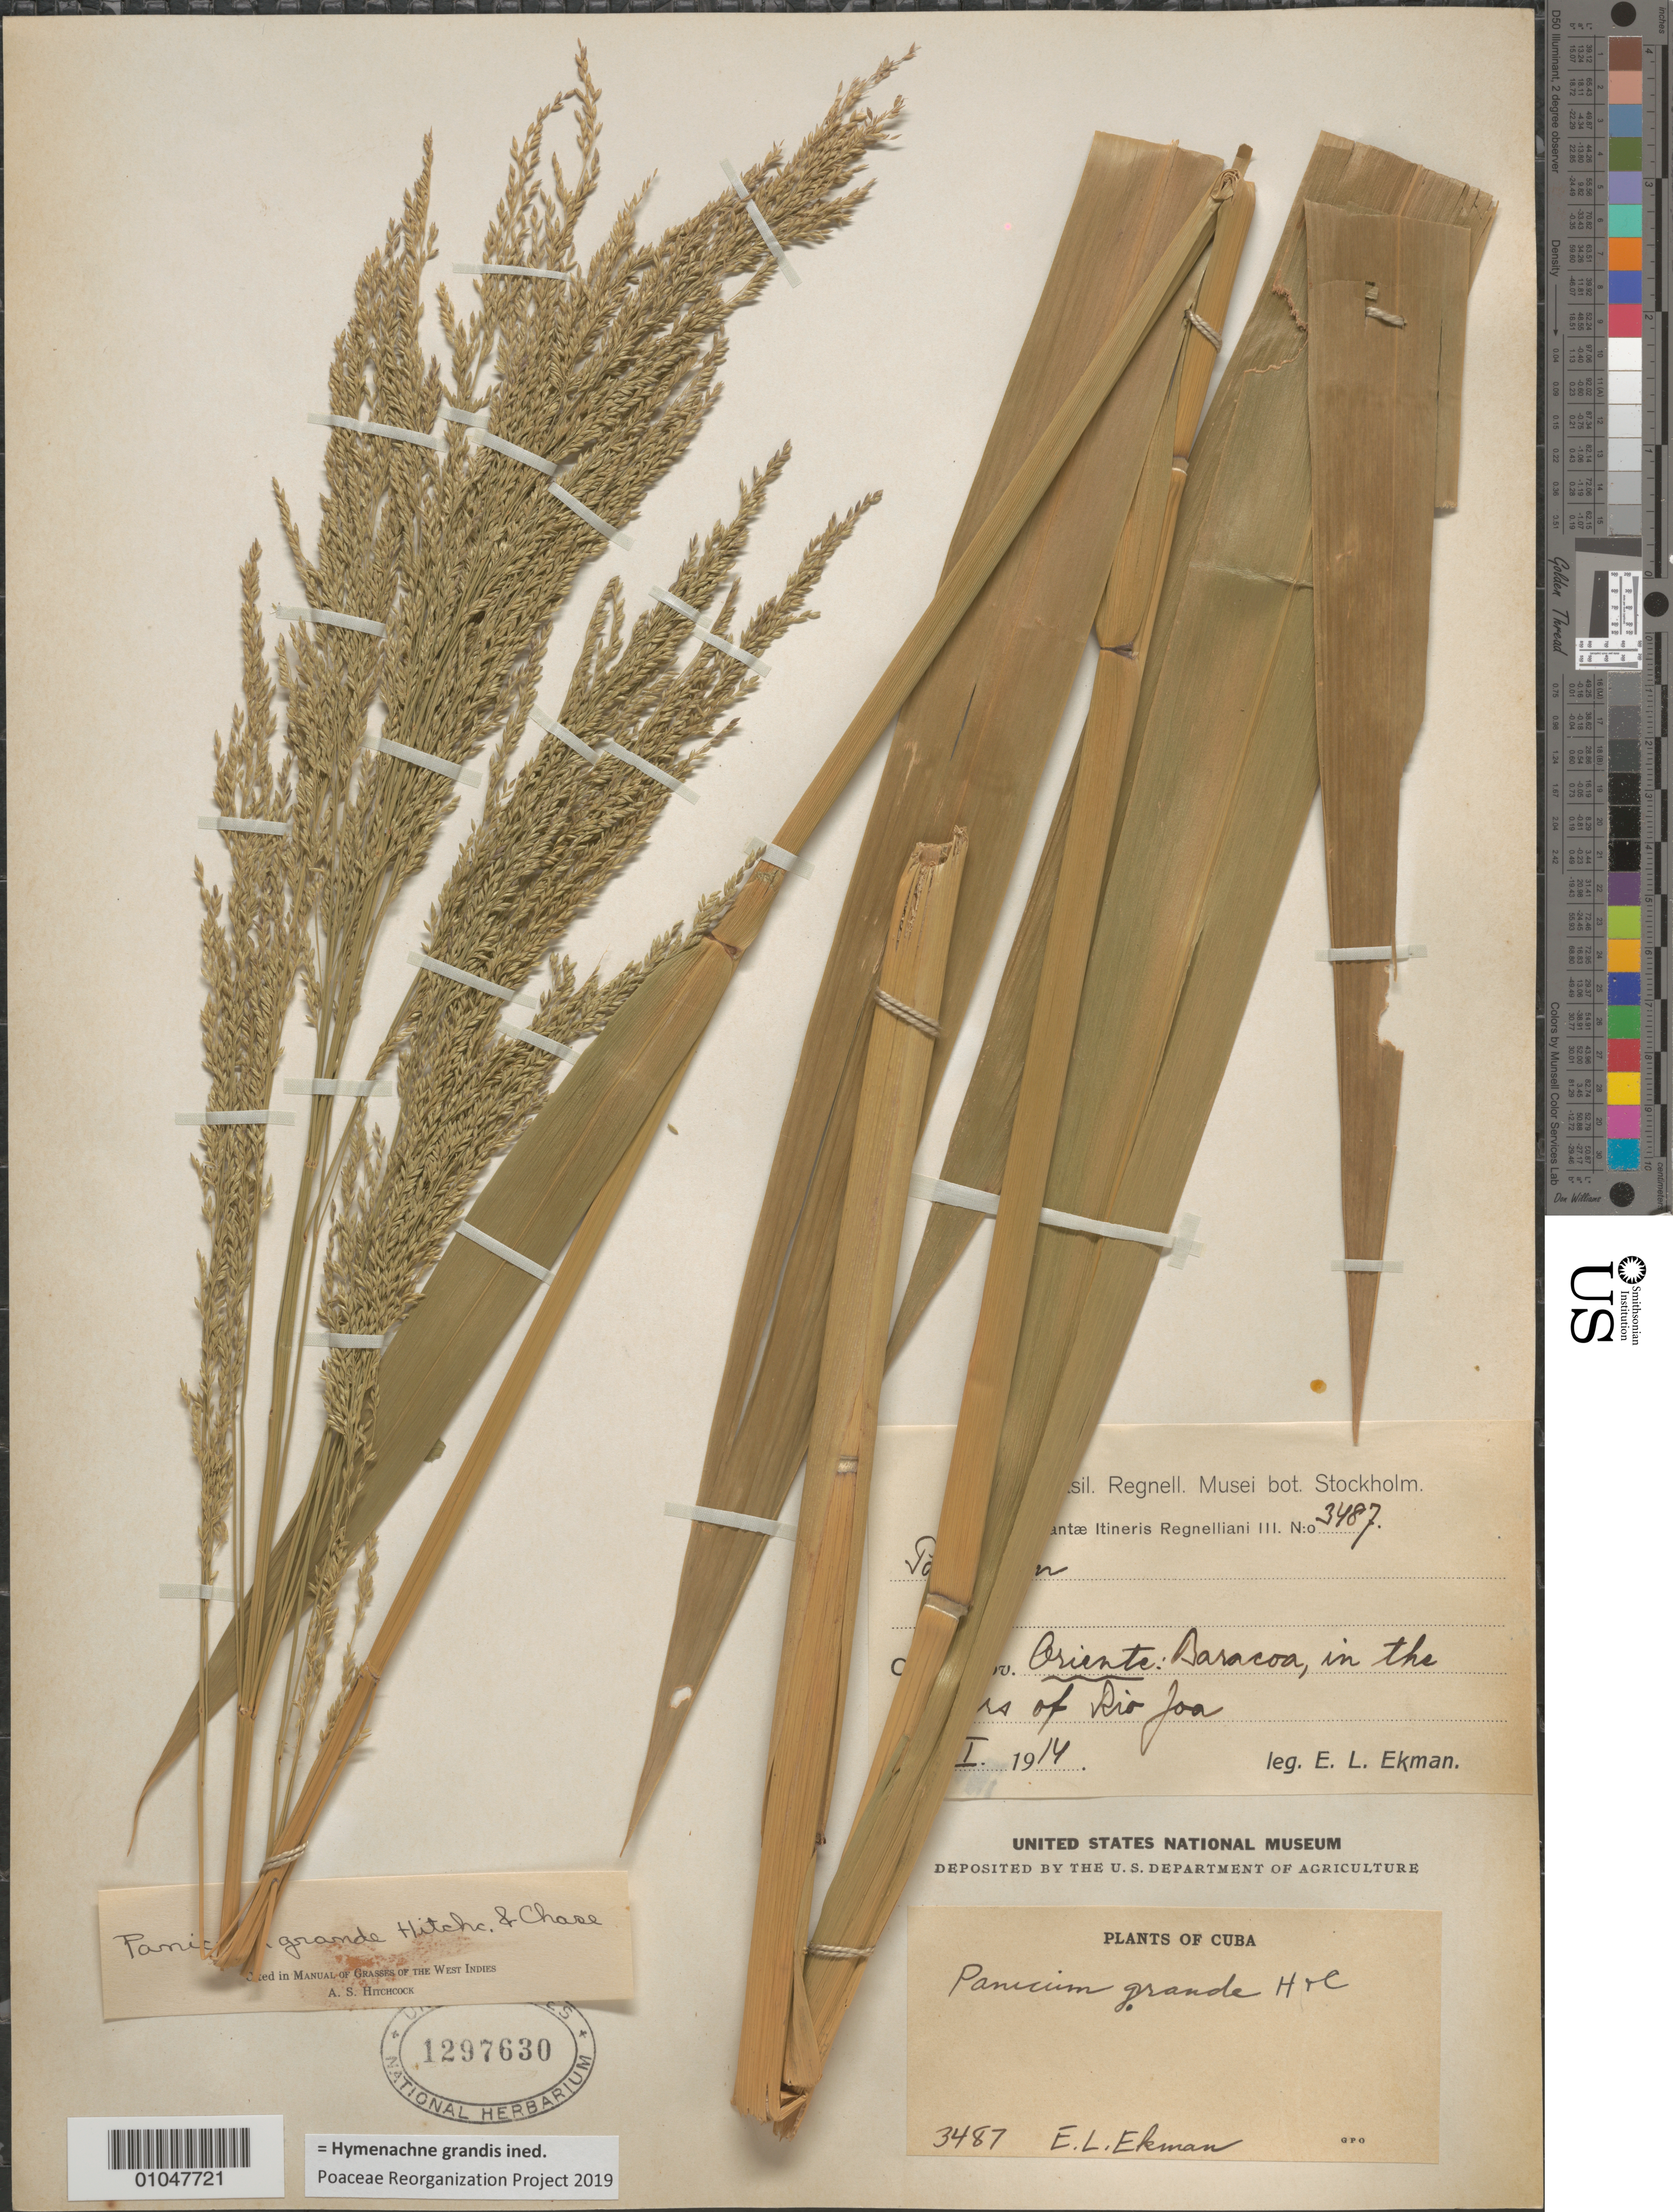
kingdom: Plantae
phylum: Tracheophyta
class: Liliopsida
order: Poales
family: Poaceae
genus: Panicum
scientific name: Panicum grande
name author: Hitchc. & Chase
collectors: E. L. Ekman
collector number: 3487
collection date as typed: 07 Nov 1914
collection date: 1914-11-07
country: Cuba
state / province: Guantánamo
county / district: Baracoa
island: Cuba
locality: In the waters of Rio Joa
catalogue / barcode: US 1297630